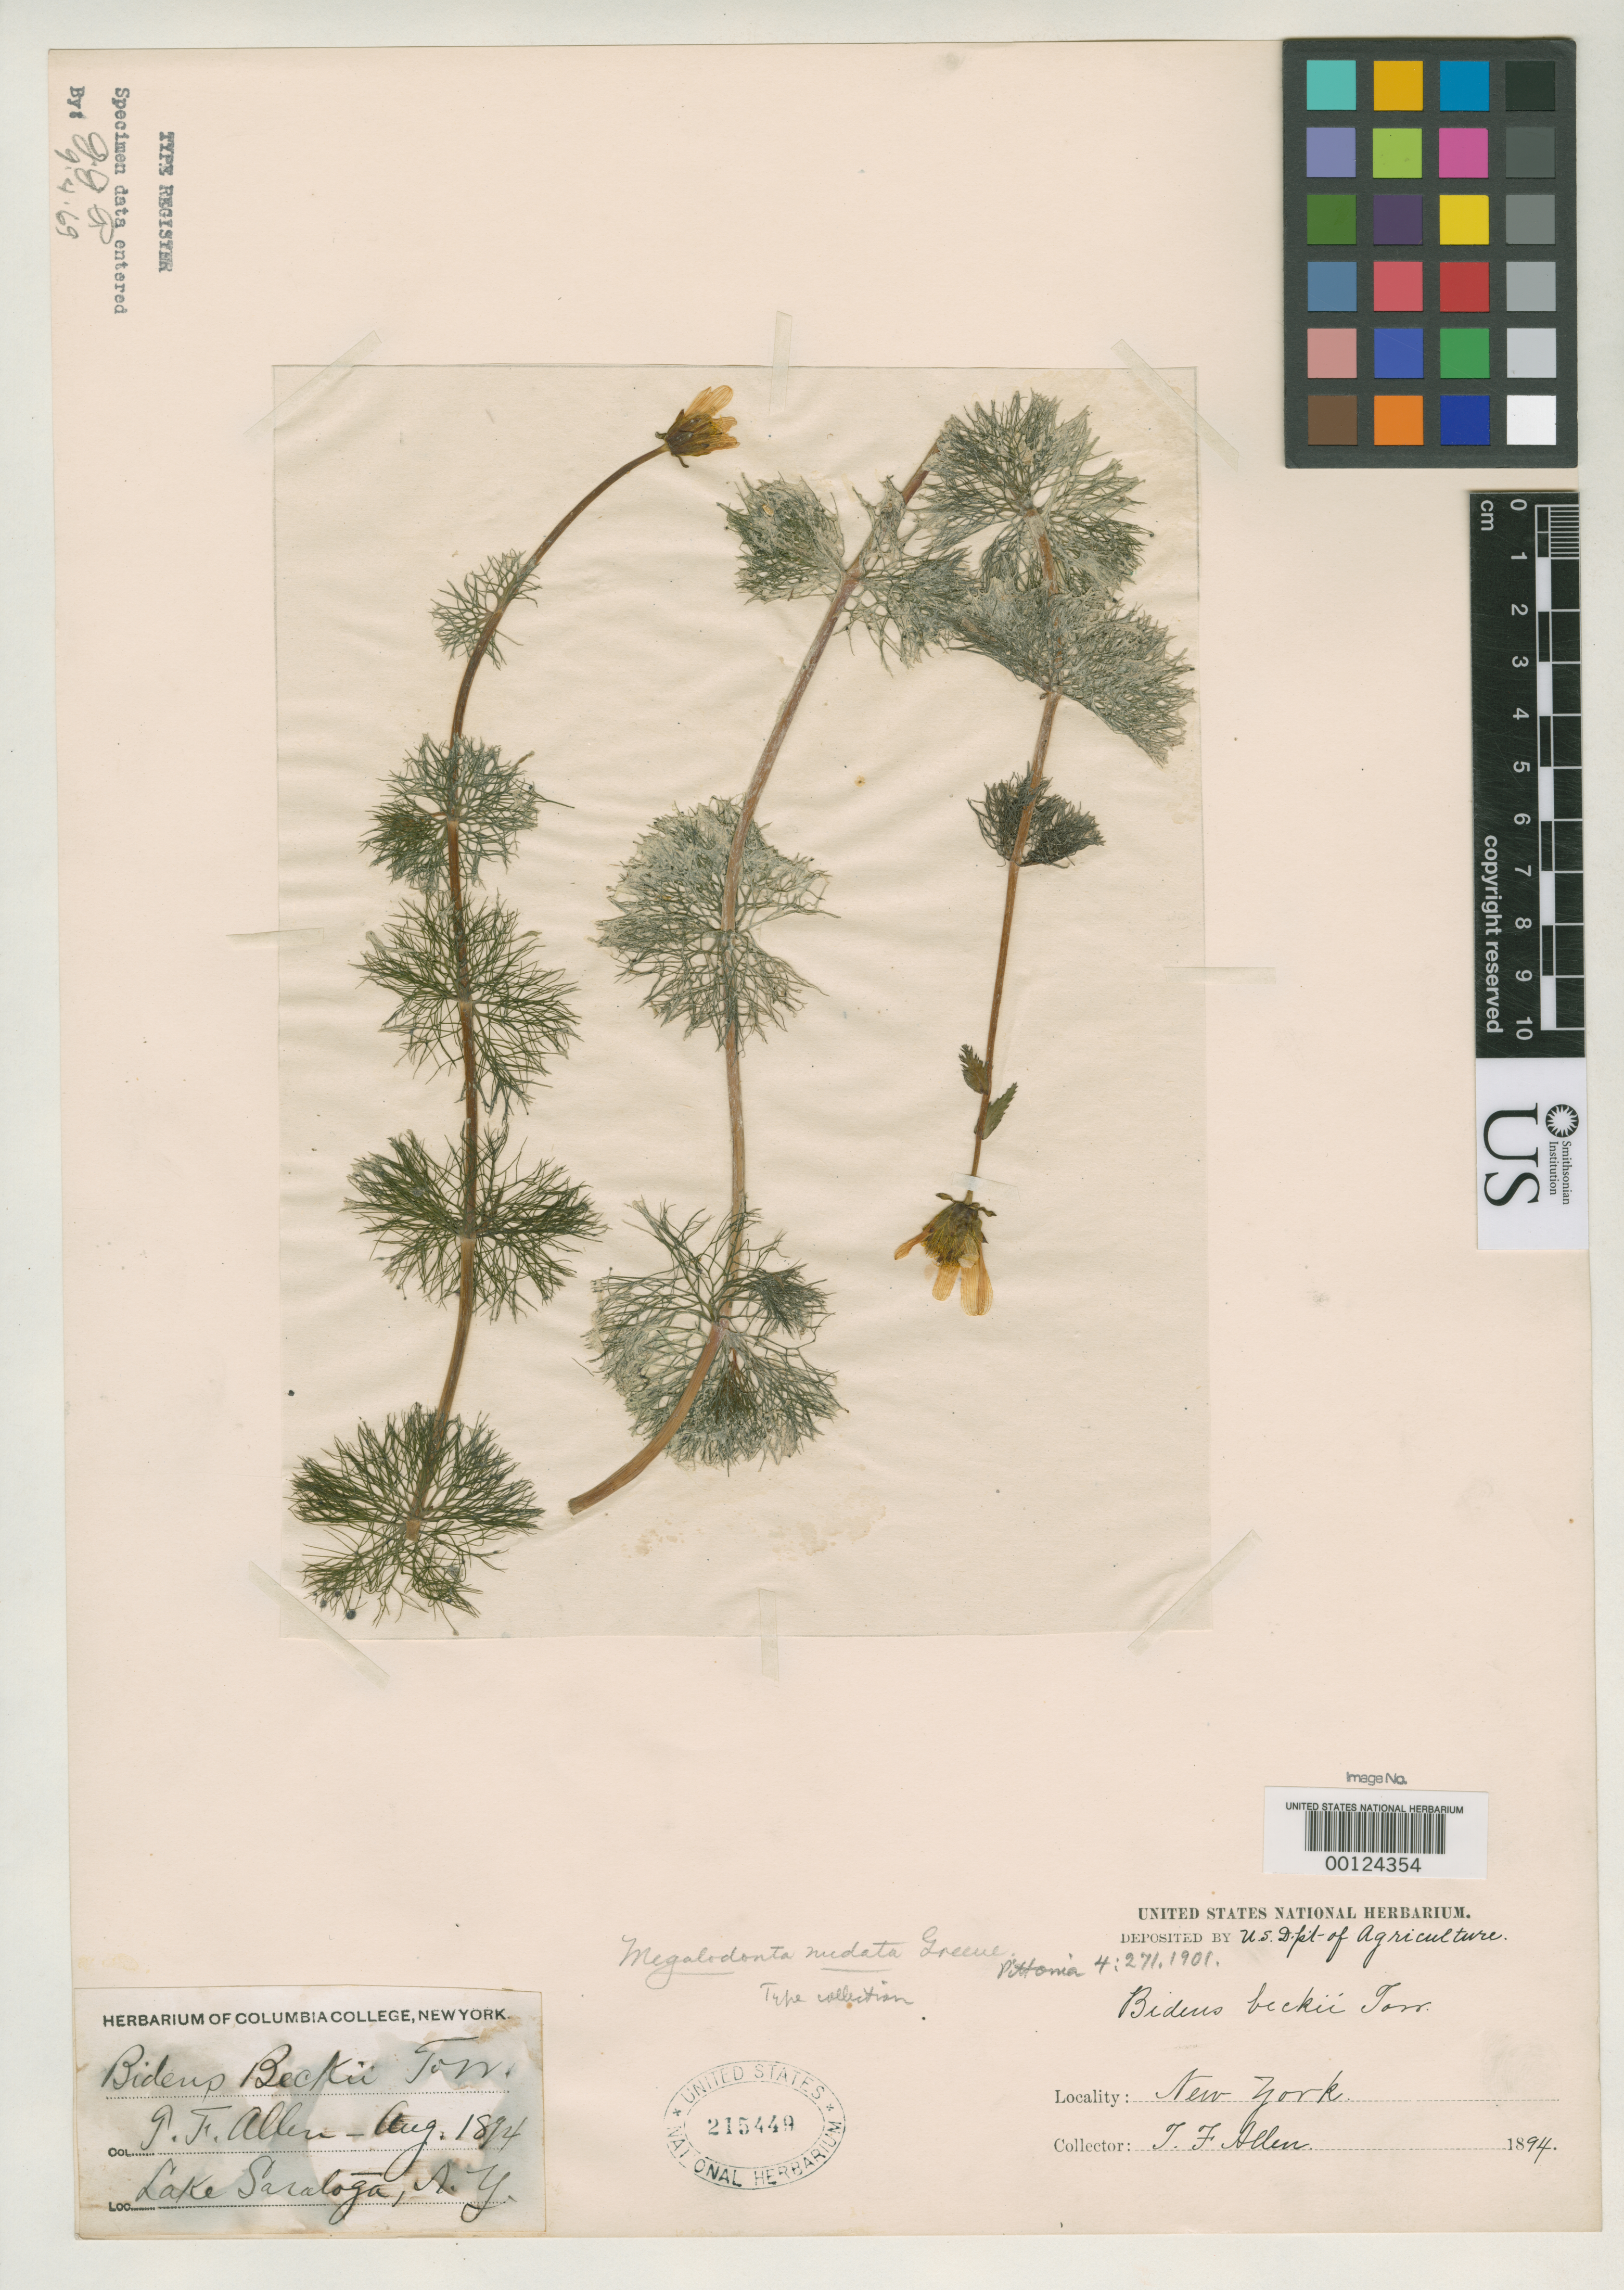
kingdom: Plantae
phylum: Tracheophyta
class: Magnoliopsida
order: Asterales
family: Asteraceae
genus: Megalodonta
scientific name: Megalodonta nudata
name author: Greene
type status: Isosyntype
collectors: T. F. Allen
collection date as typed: Aug 1894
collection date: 1894-08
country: United States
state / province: New York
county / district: Saratoga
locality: Lake Saratoga, Adirondack Mountains.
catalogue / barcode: US 215449